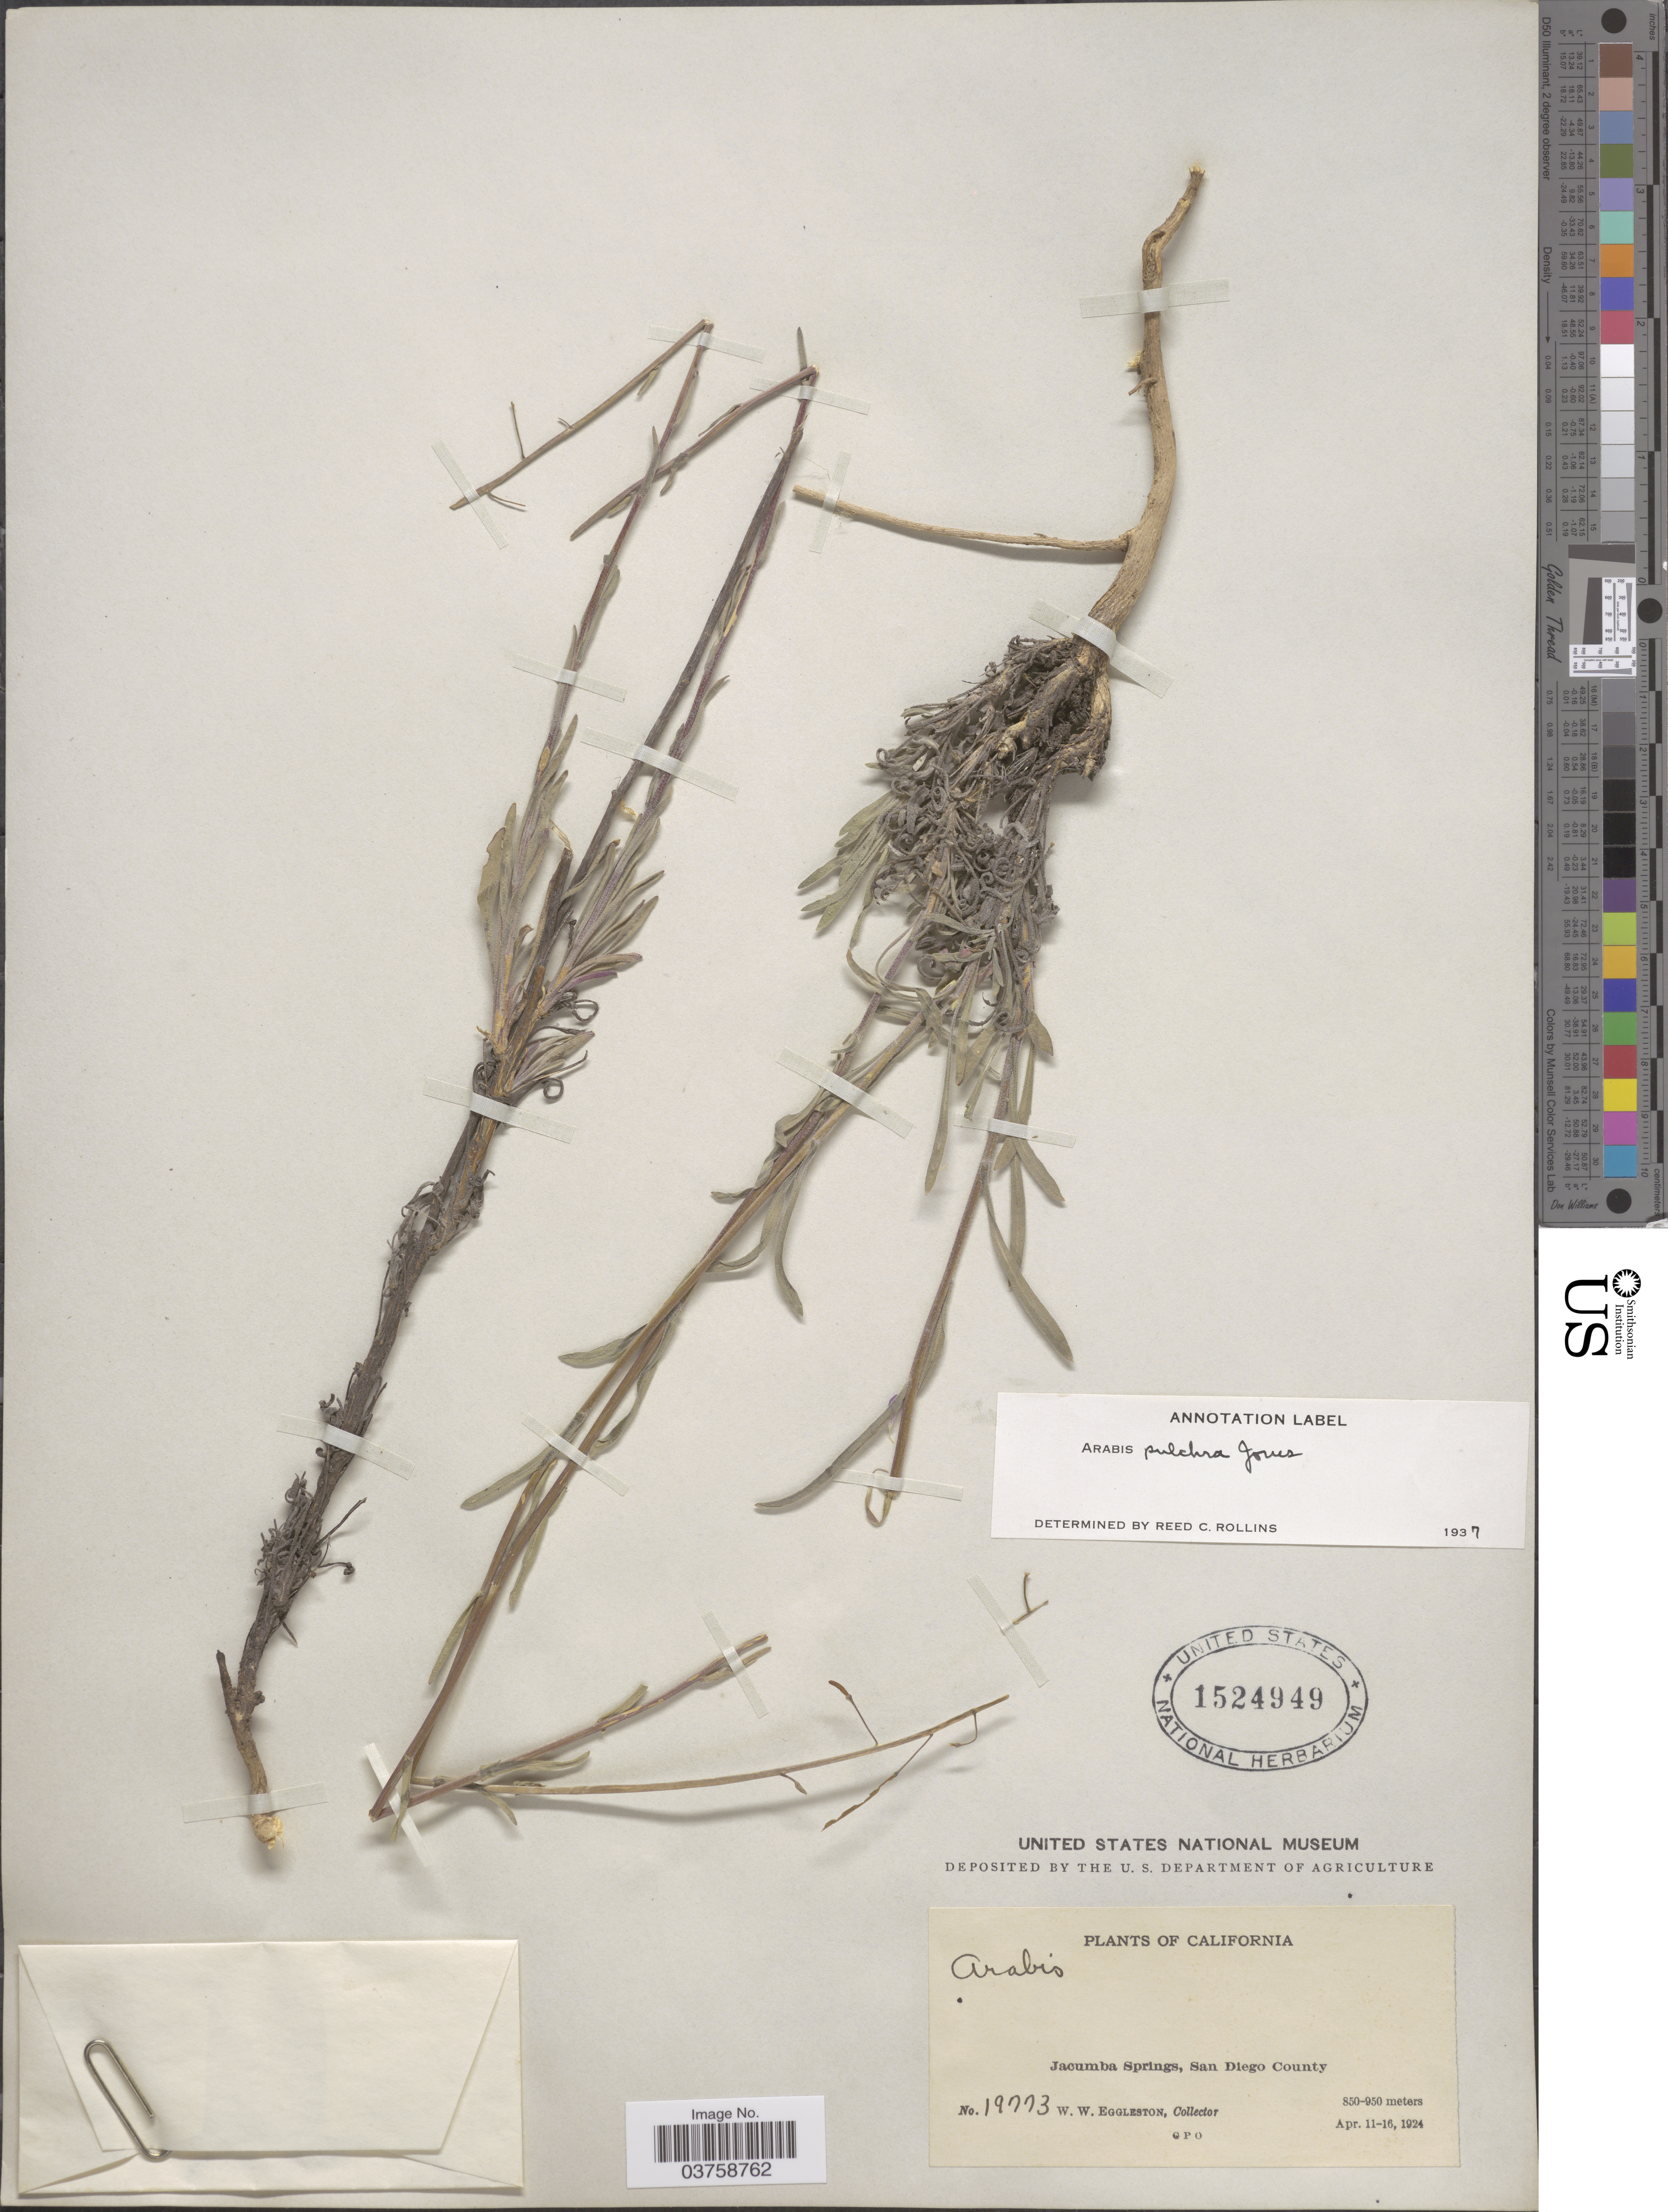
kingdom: Plantae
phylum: Tracheophyta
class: Magnoliopsida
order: Brassicales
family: Brassicaceae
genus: Arabis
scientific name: Arabis pulchra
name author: M.E. Jones ex S. Watson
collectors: W. W. Eggleston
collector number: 19773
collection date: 1924-04-11/1924-04-16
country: United States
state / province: California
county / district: San Diego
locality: Jacumba Springs, San Diego County.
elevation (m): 850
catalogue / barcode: US 1524949